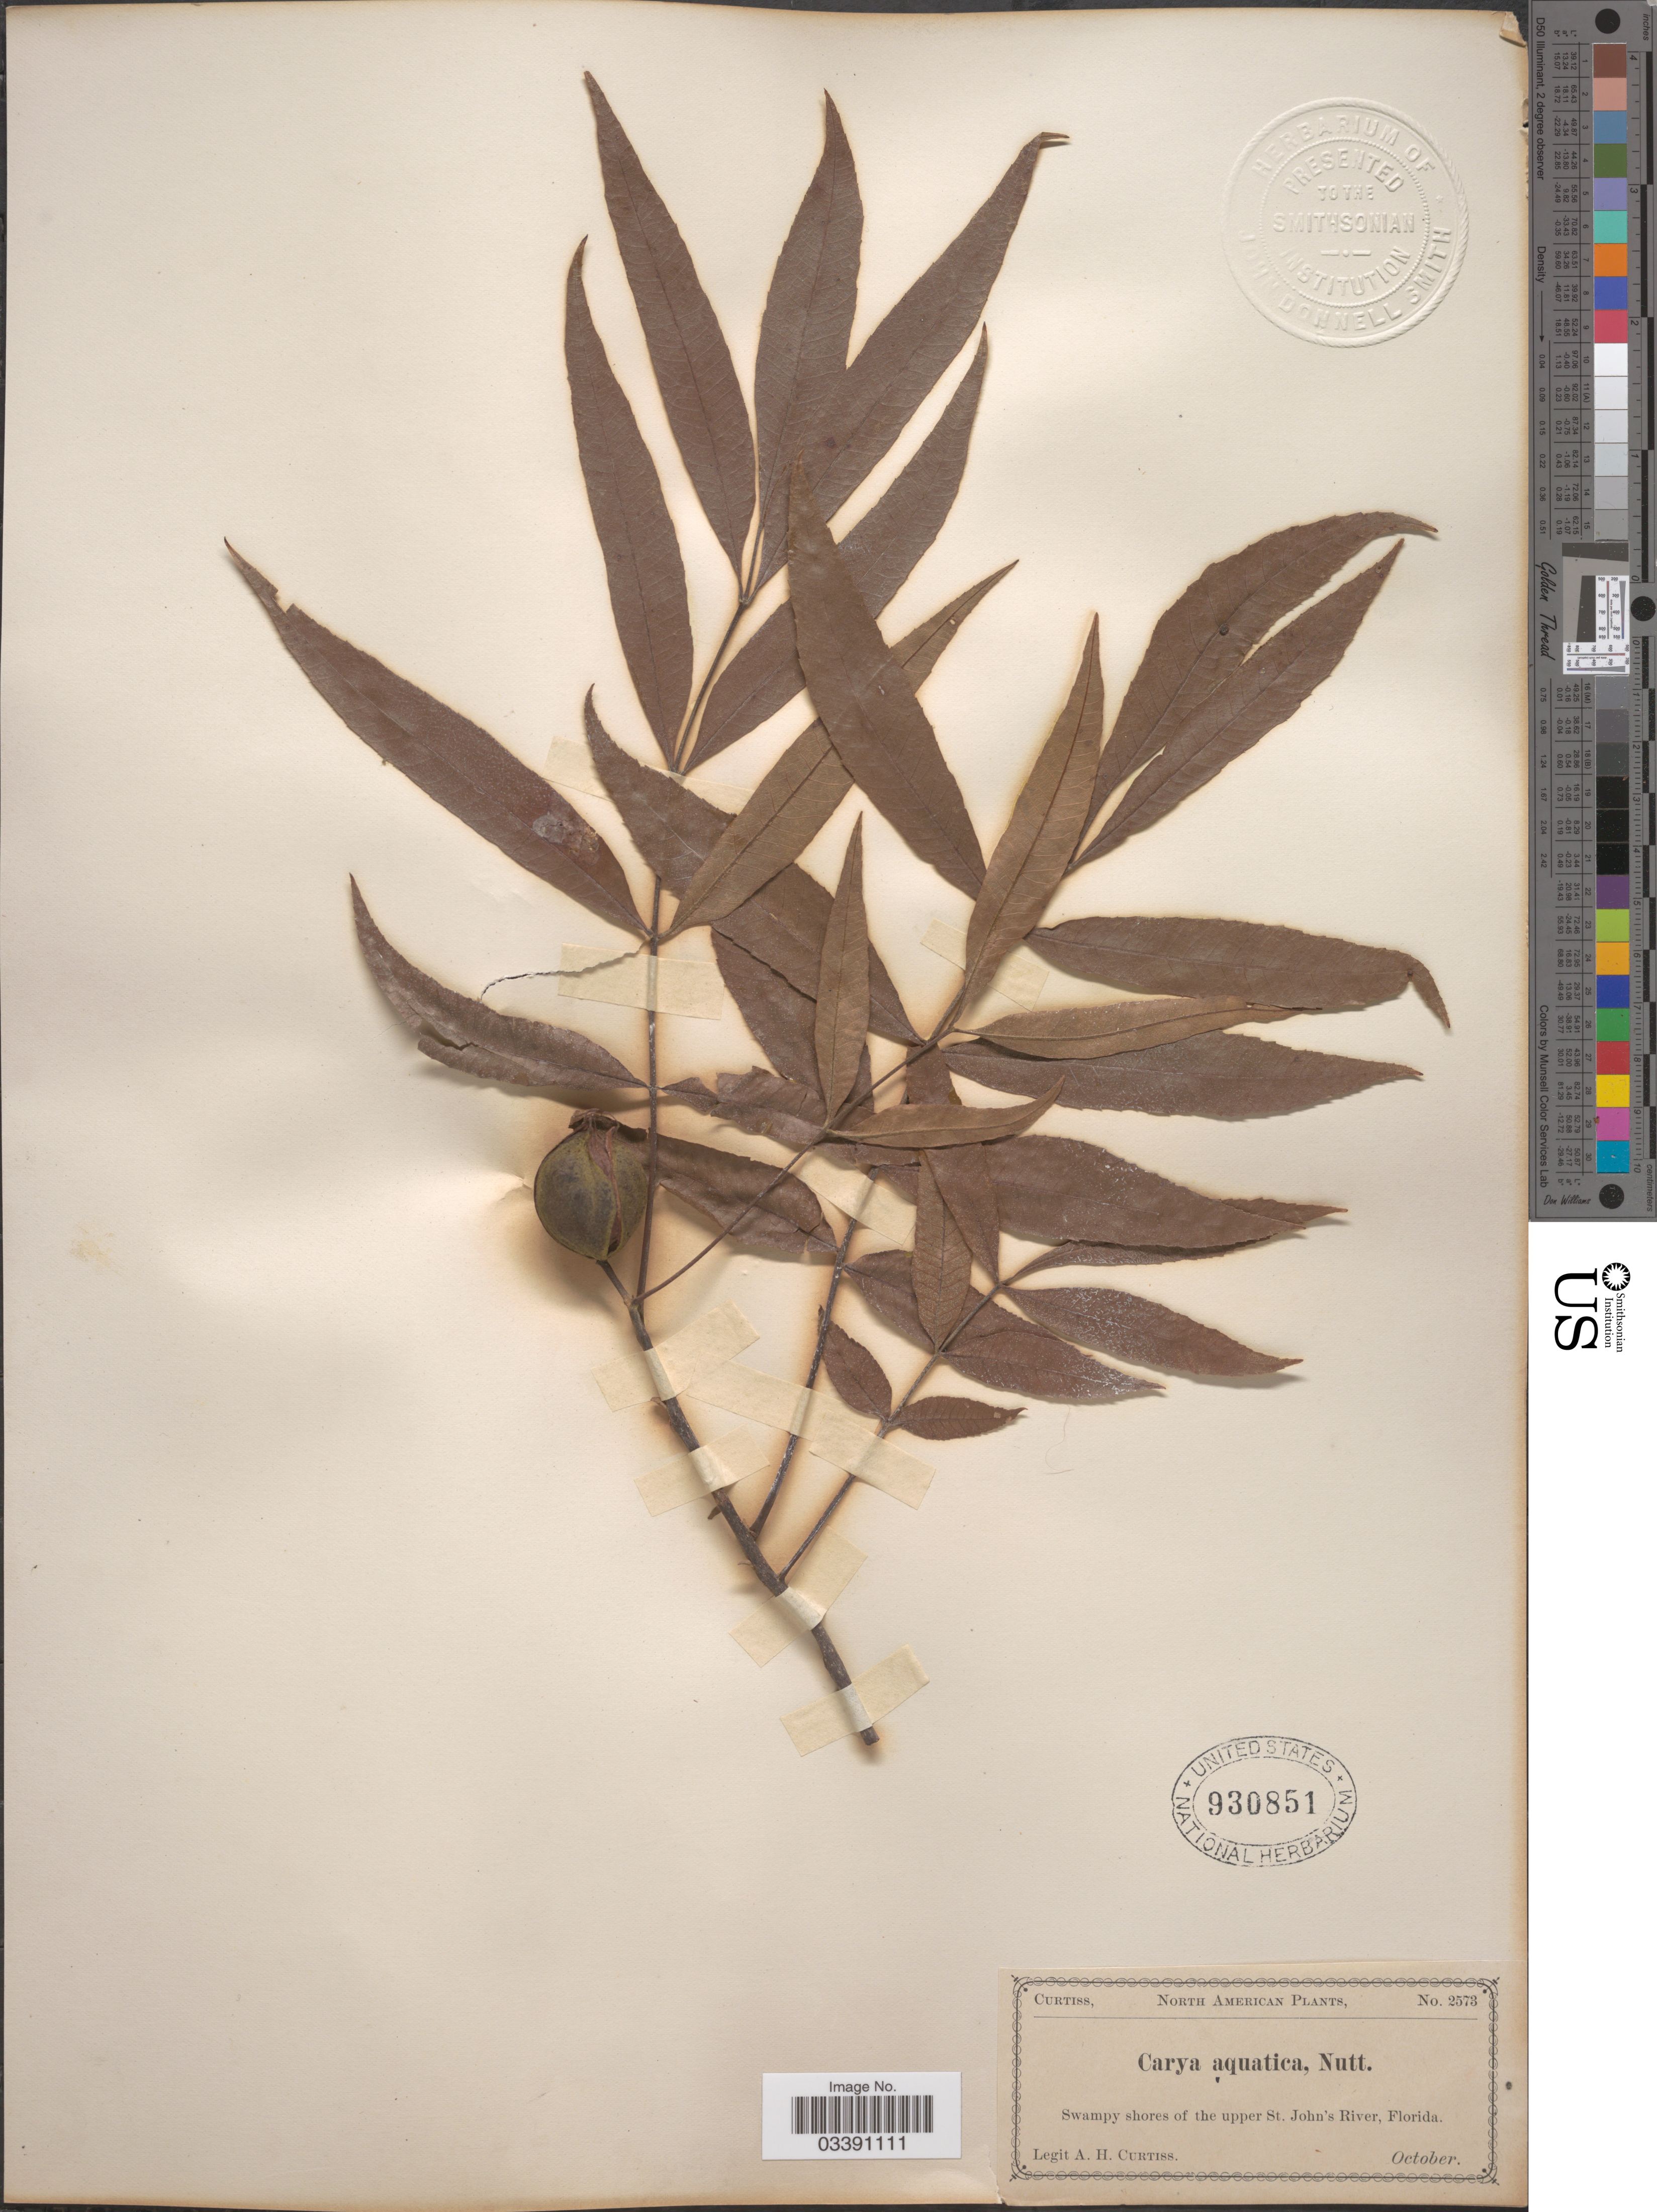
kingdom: Plantae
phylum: Tracheophyta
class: Magnoliopsida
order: Fagales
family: Juglandaceae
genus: Carya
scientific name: Carya aquatica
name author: (F. Michx.) Nutt.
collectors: A. H. Curtiss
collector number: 2573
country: United States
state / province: Florida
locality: Swampy shores of the upper St. John's River.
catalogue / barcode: US 930851